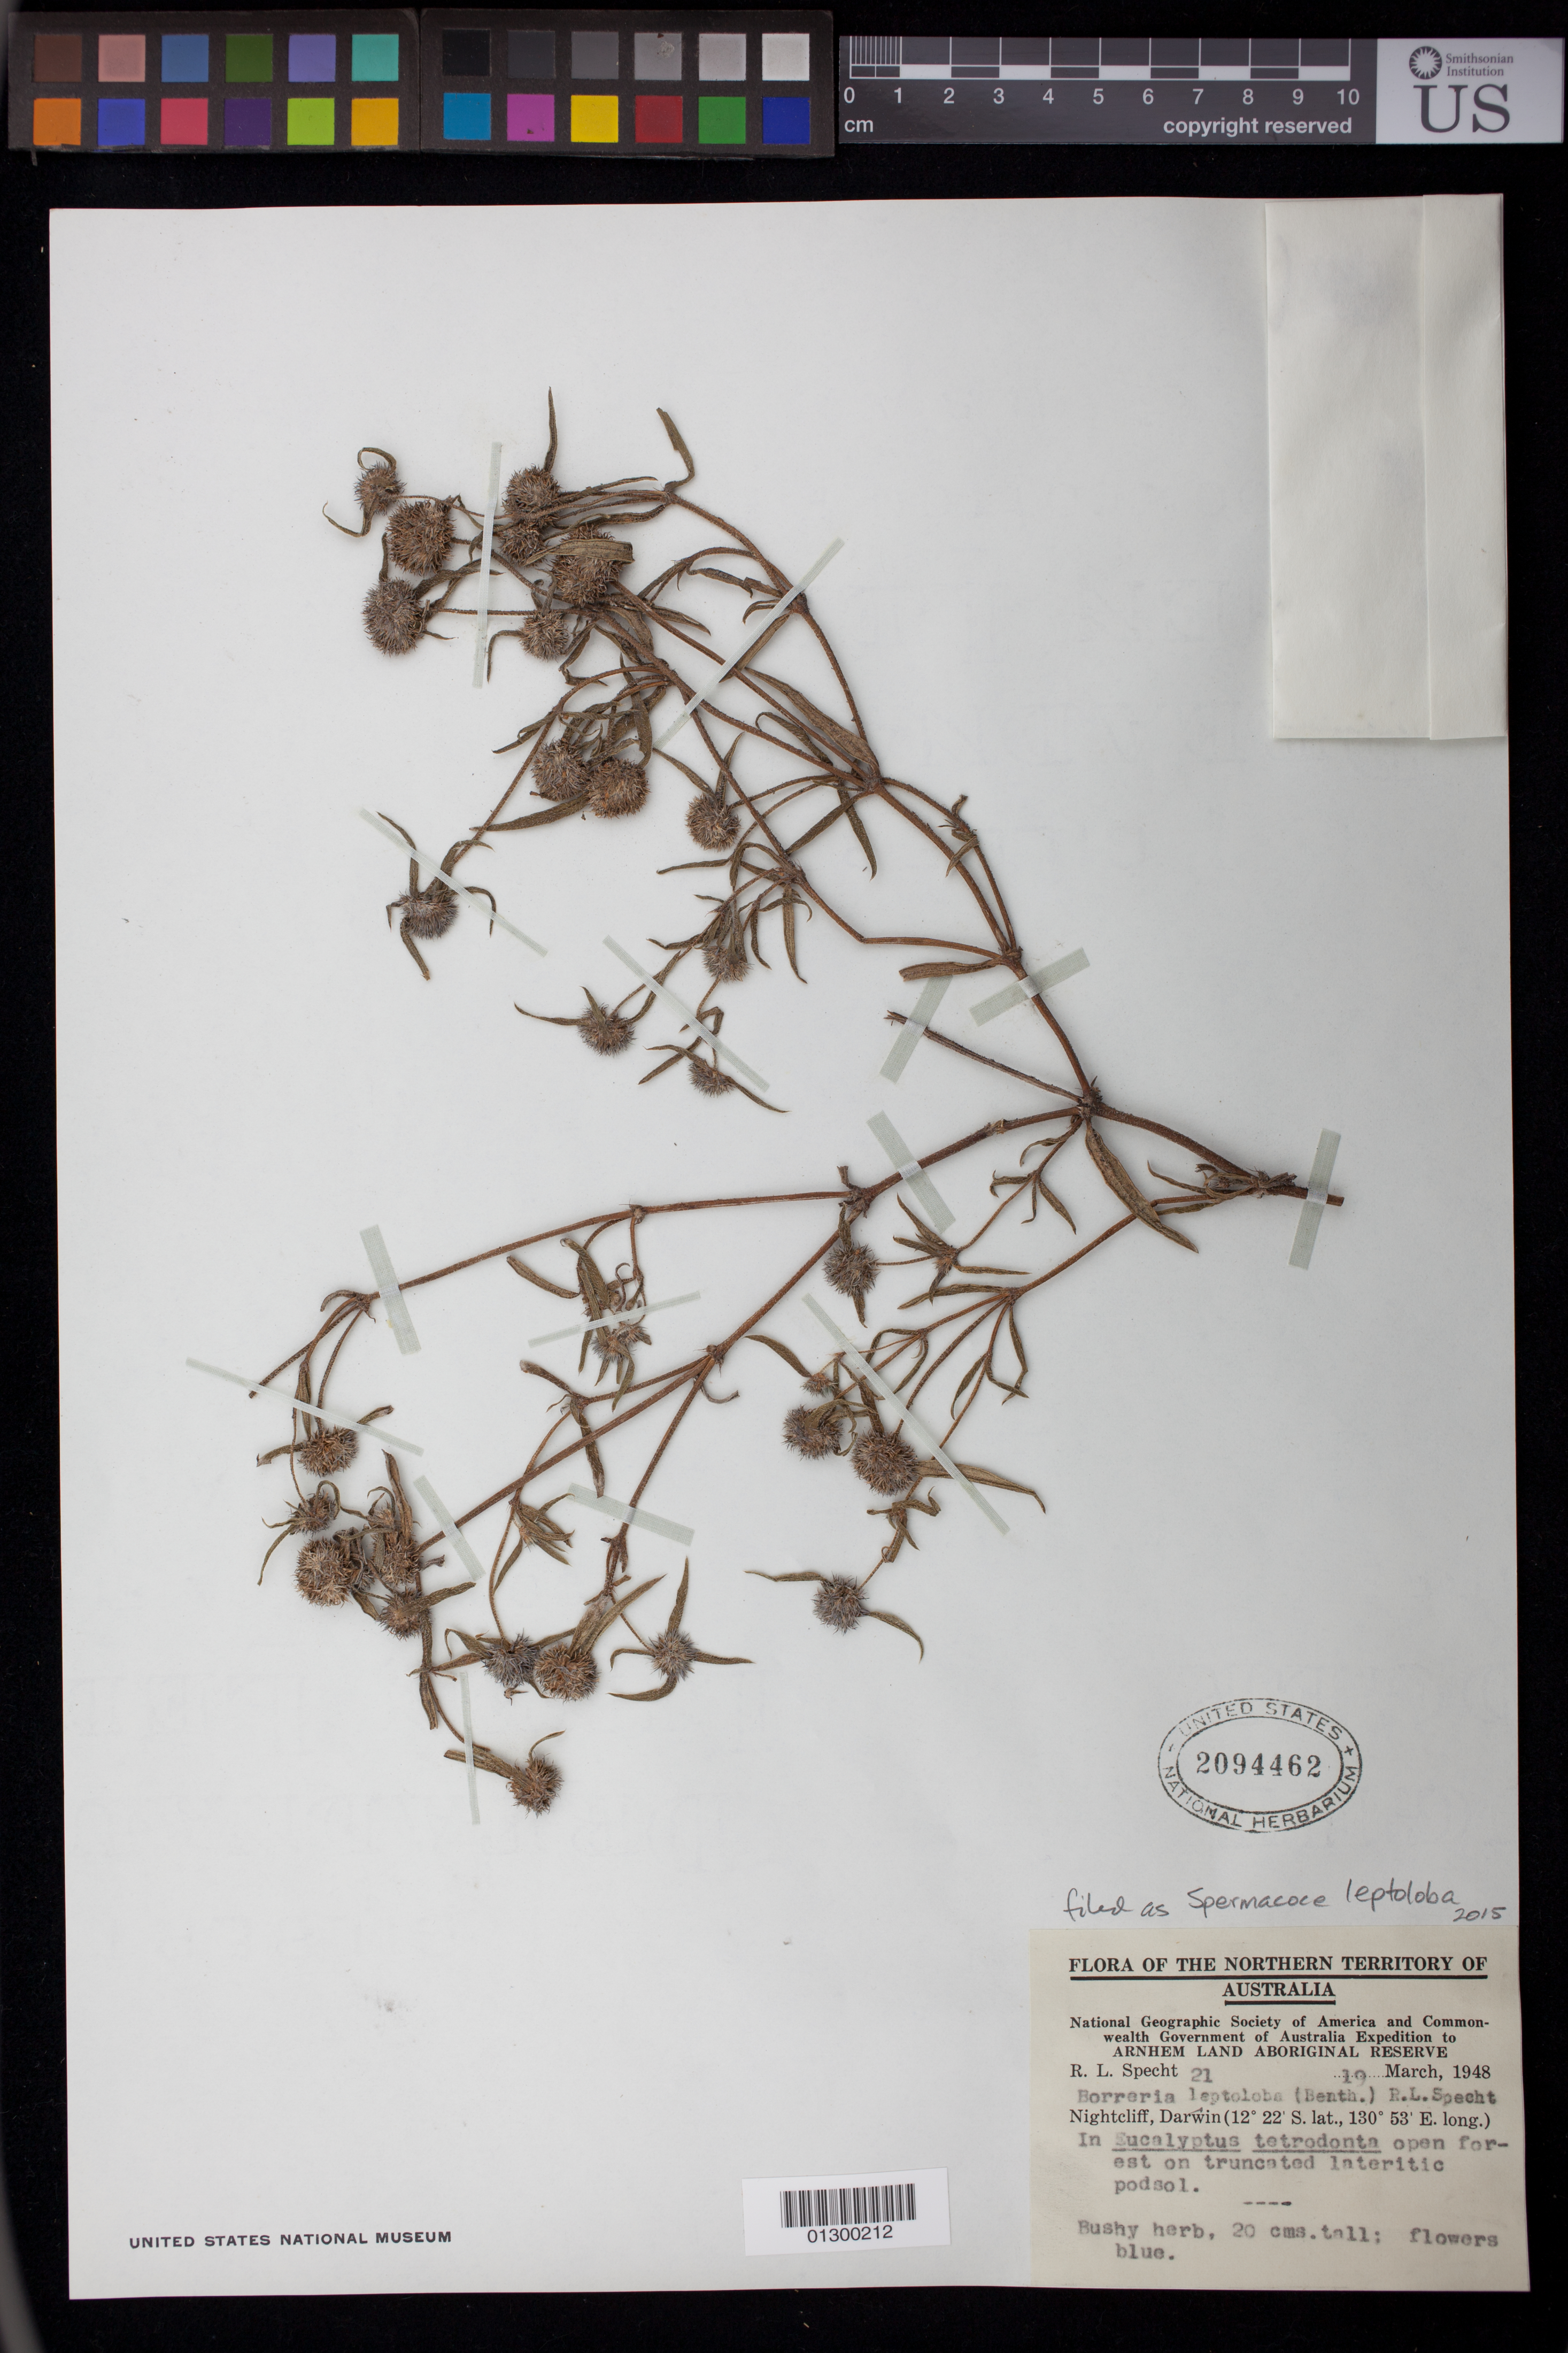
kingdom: Plantae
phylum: Tracheophyta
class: Magnoliopsida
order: Gentianales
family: Rubiaceae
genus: Spermacoce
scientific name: Spermacoce leptoloba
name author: Benth.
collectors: R. L. Specht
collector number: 21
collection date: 1948-03-19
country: Australia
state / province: Northern Territory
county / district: Darwin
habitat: In Eucalyptus tetrodonta open forest on truncated lateritic podsol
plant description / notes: Bushy herb, 20 cm. tall; flowers blue.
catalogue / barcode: US 2094462